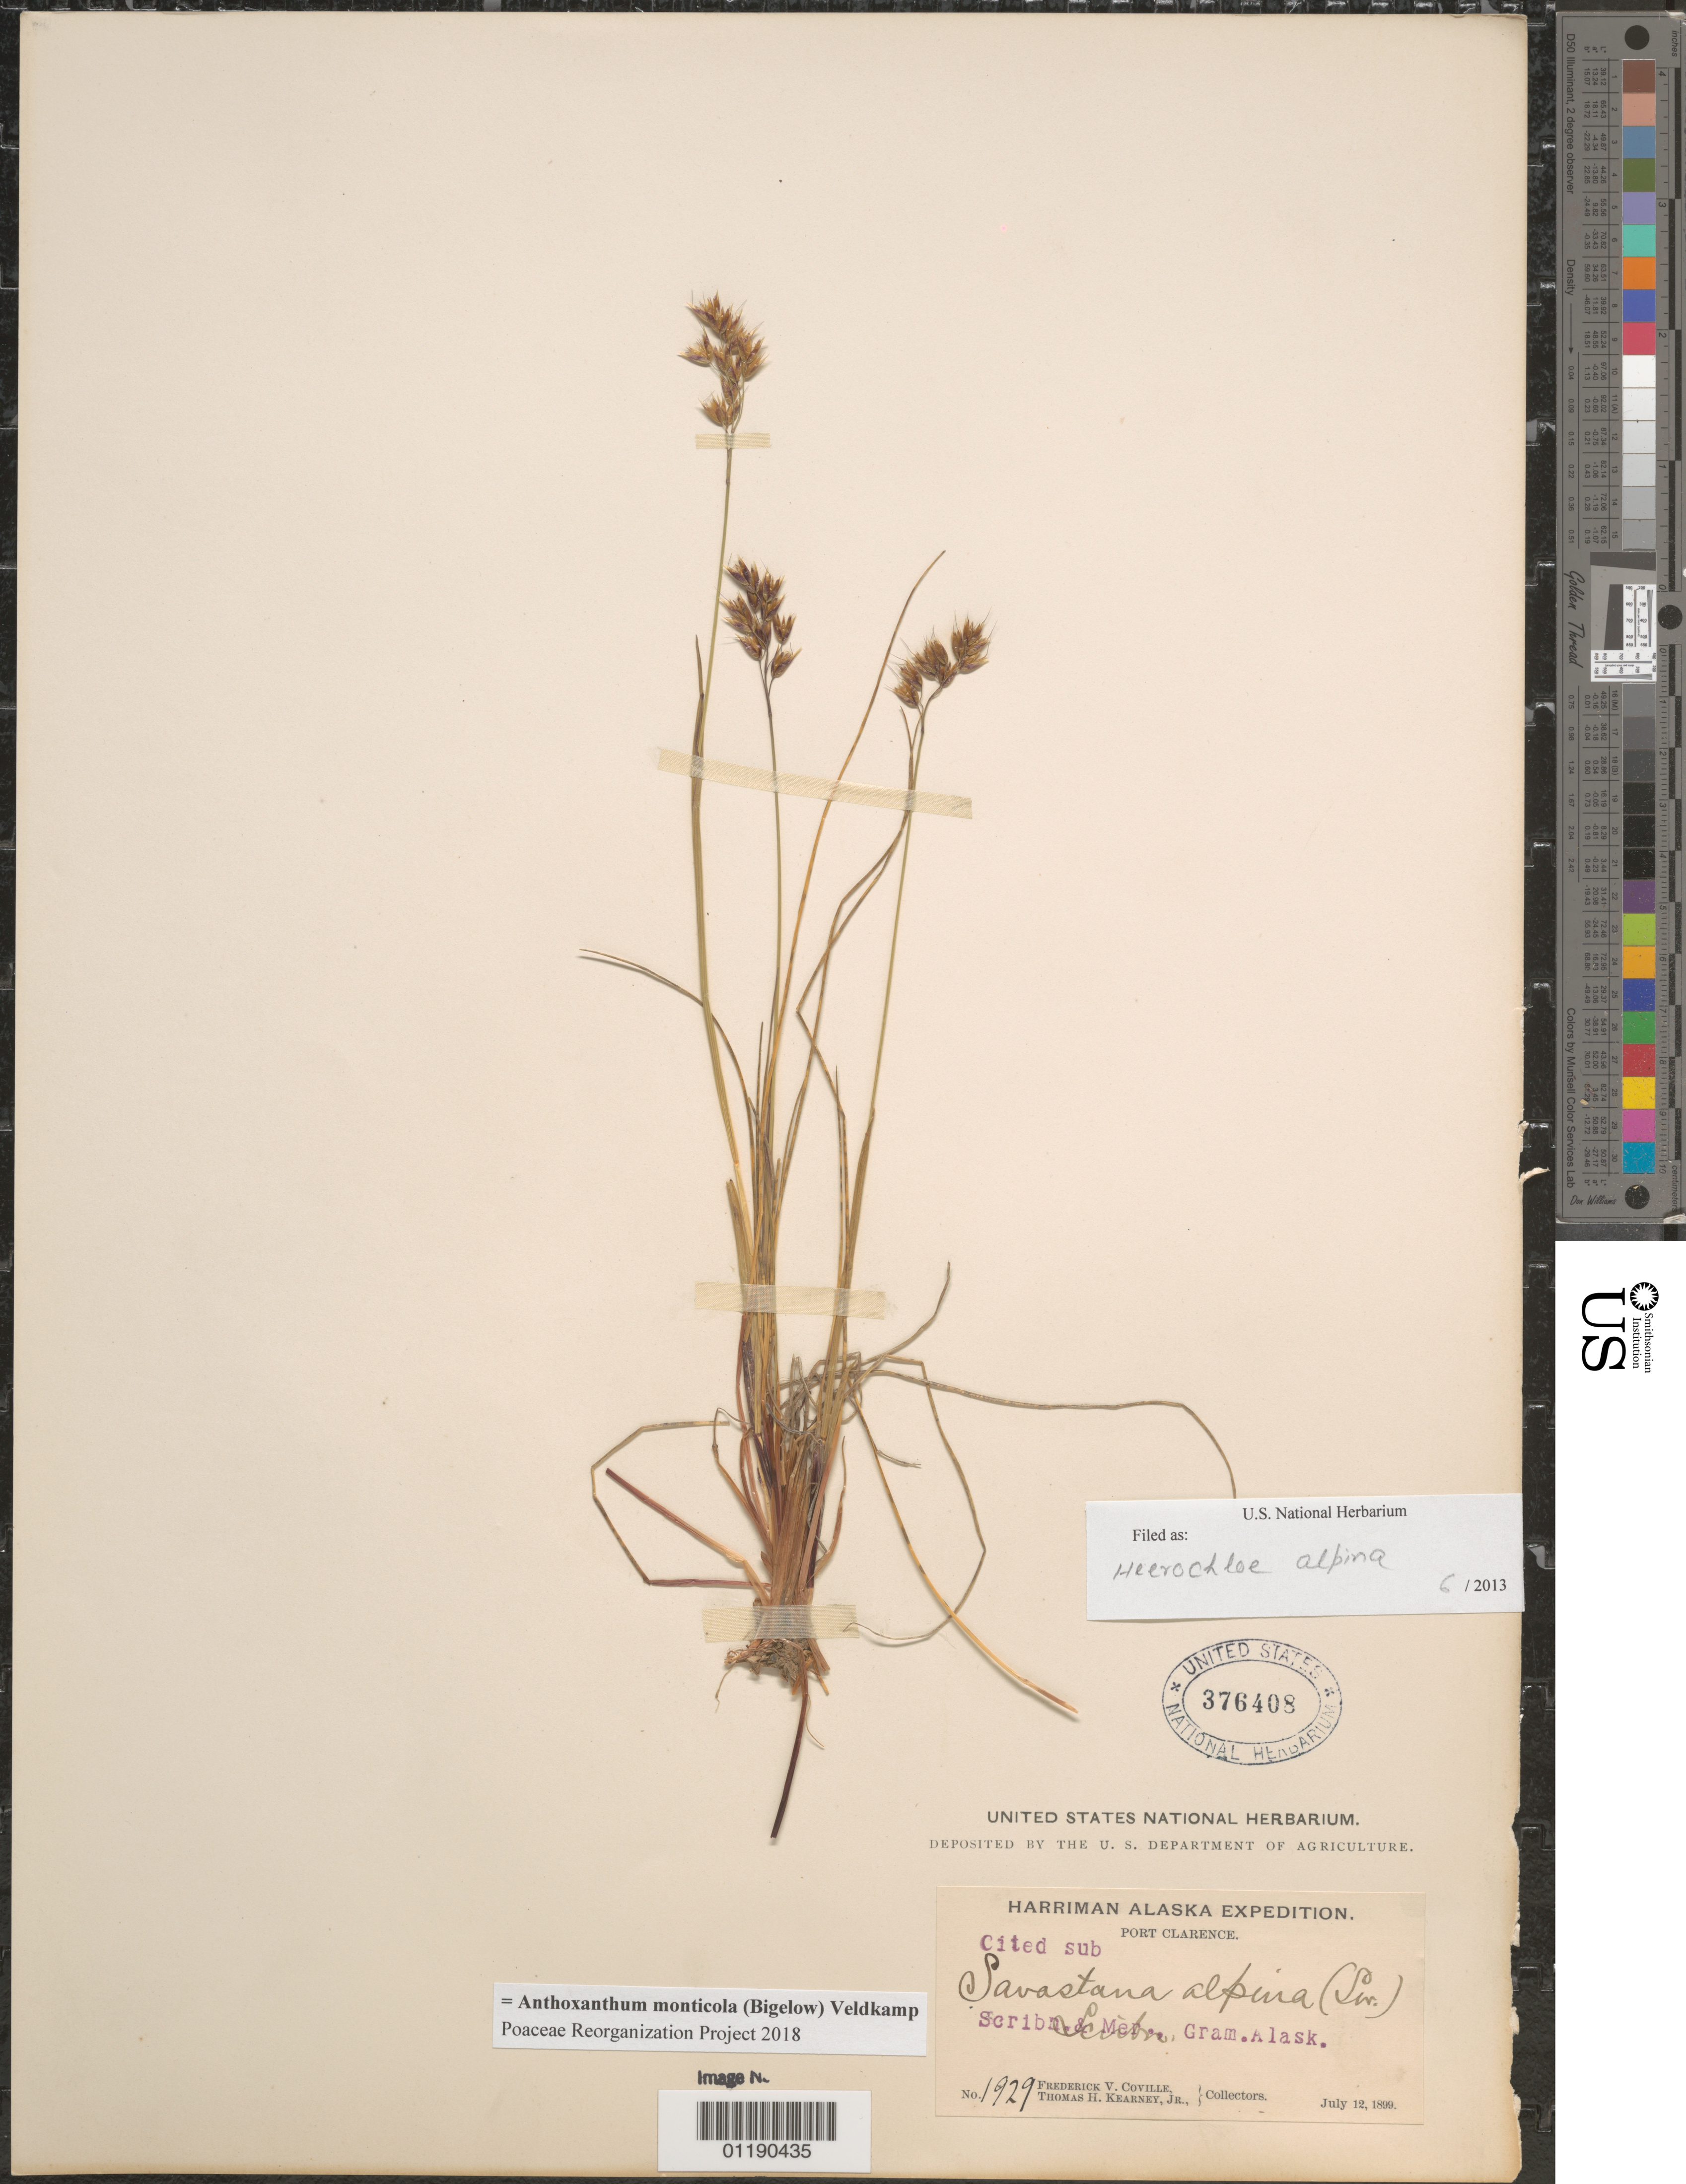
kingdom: Plantae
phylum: Tracheophyta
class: Liliopsida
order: Poales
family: Poaceae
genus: Anthoxanthum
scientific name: Anthoxanthum monticola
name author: (Bigelow) Veldkamp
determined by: Poaceae Reorganization Project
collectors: F. V. Coville & T. H. Kearney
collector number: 1929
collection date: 1899-07-12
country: United States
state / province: Alaska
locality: Port Clarence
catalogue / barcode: US 376408